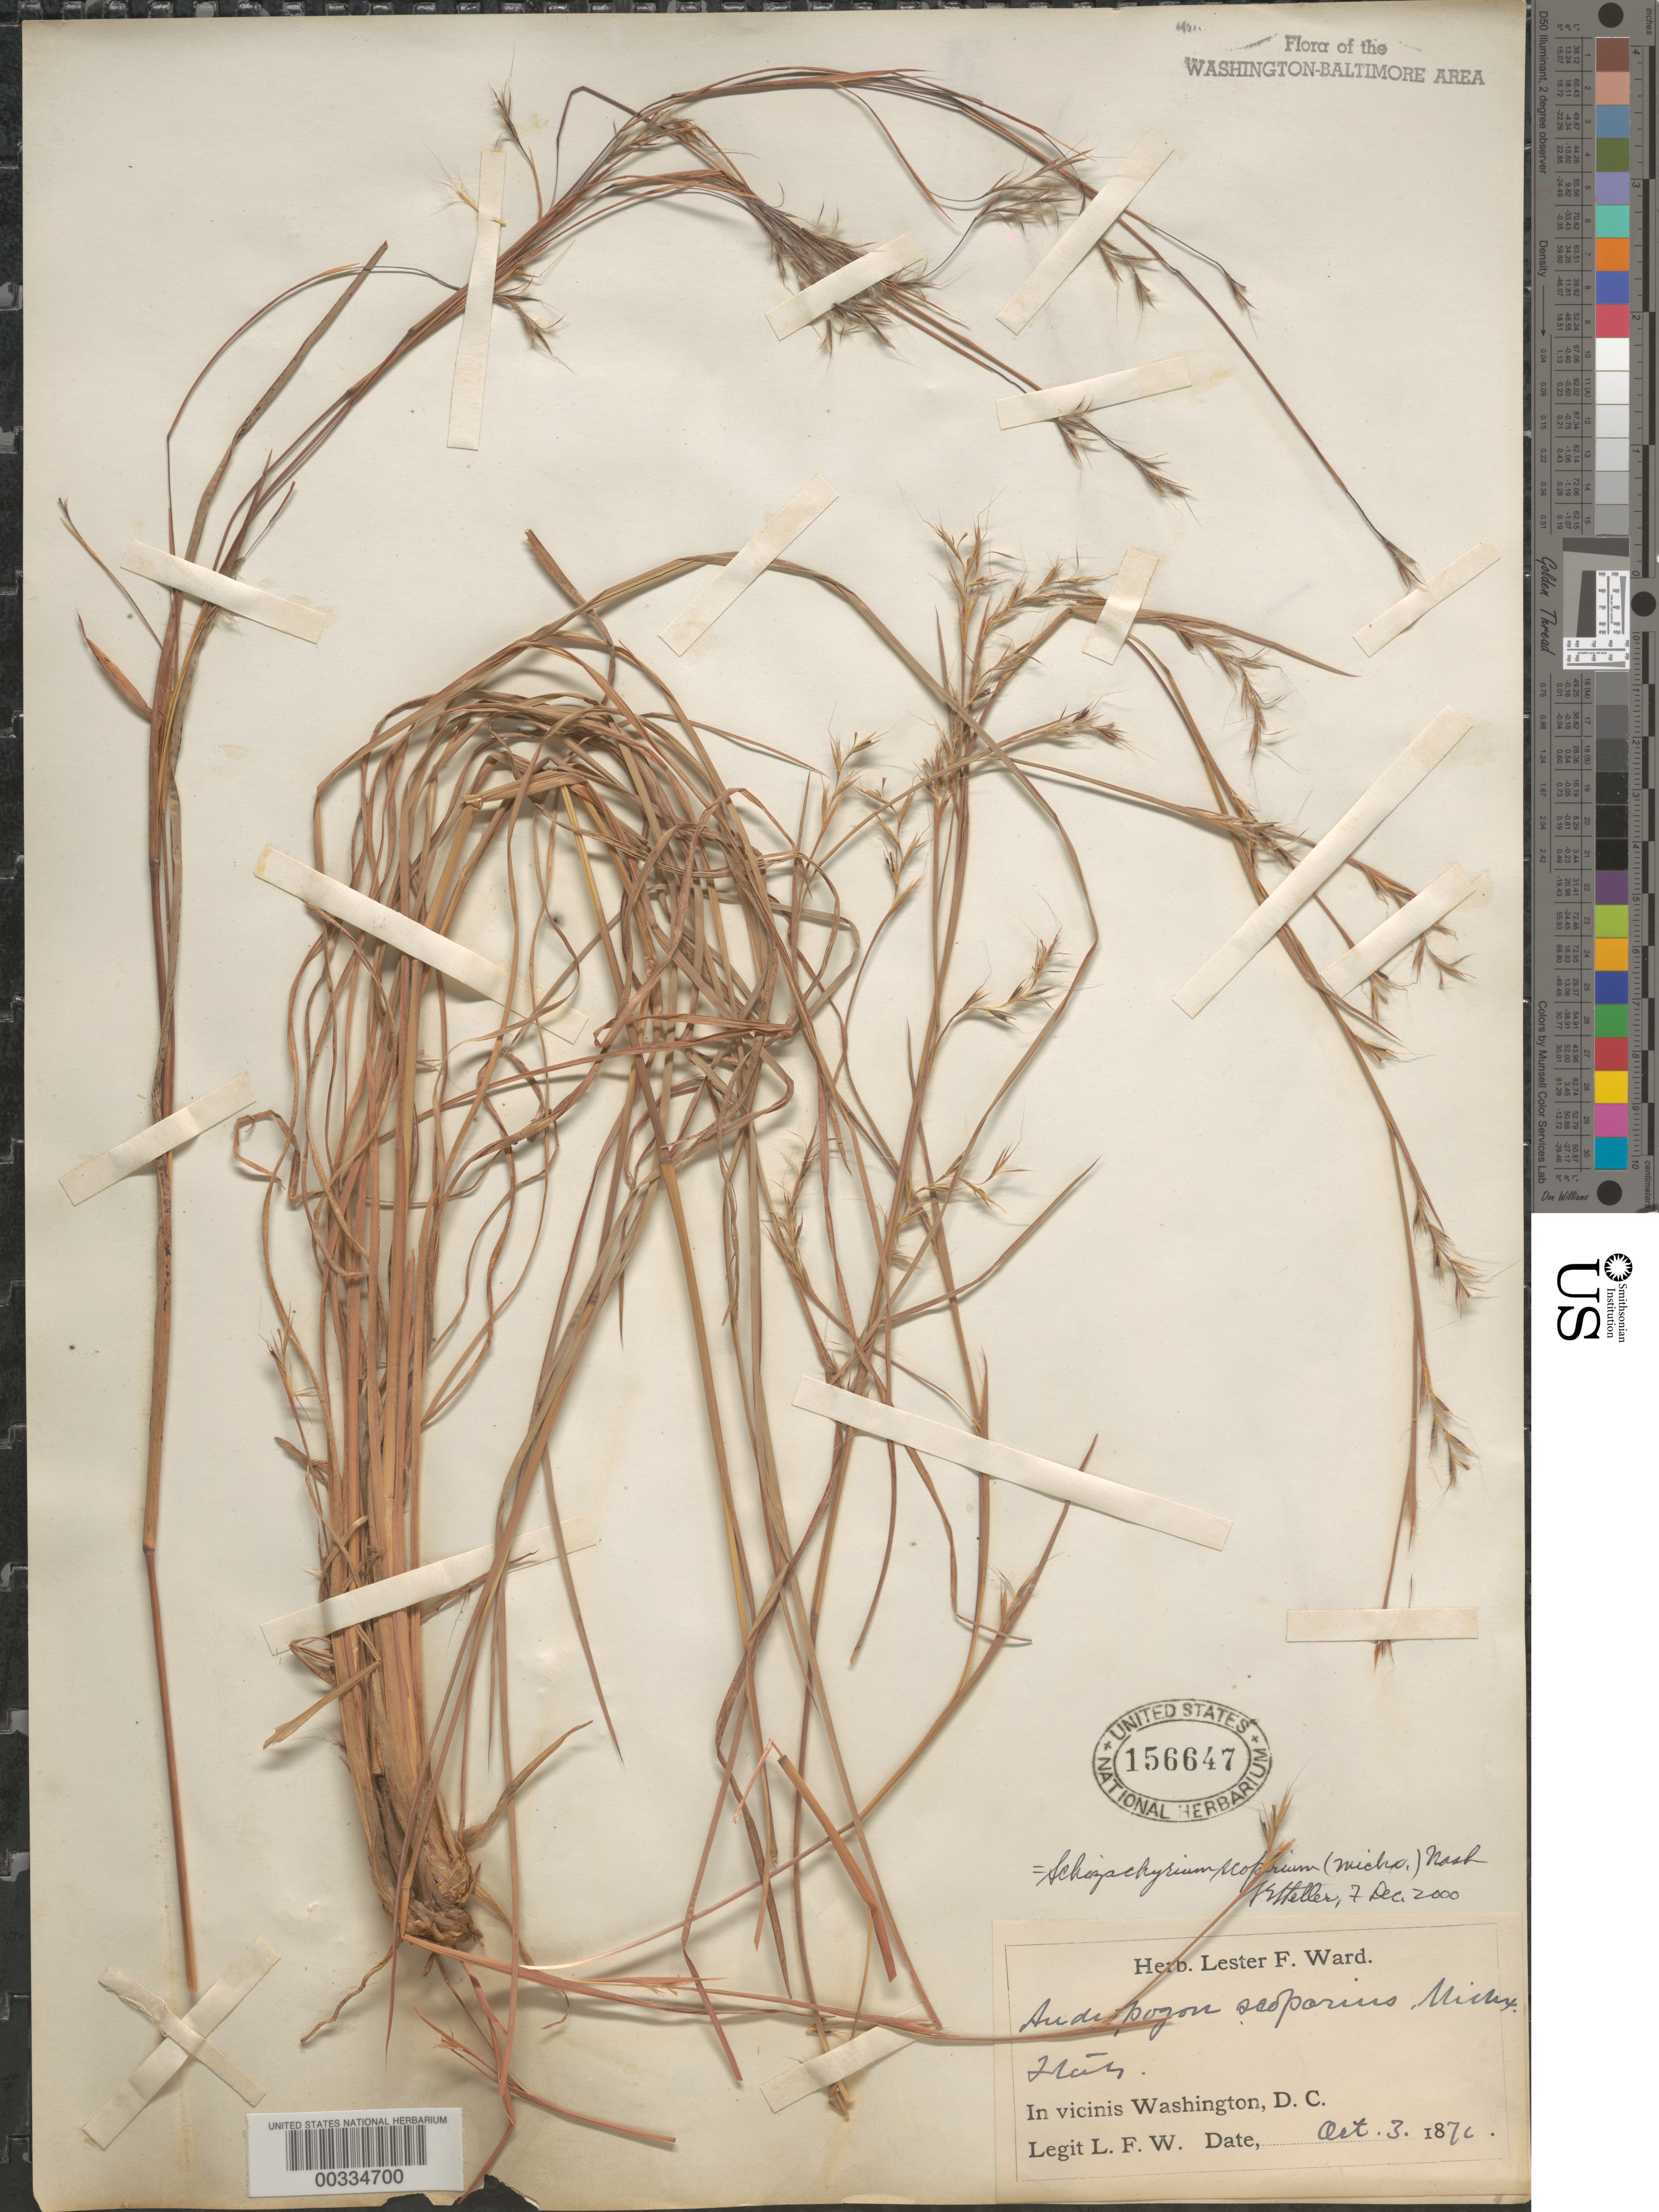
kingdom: Plantae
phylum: Tracheophyta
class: Liliopsida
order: Poales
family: Poaceae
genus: Schizachyrium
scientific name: Schizachyrium scoparium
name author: (Michx.) Nash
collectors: L. F. Ward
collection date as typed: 03 Oct 1876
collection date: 1876-10-03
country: United States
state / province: District of Columbia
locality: Flats, Washington, DC area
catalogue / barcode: US 156647